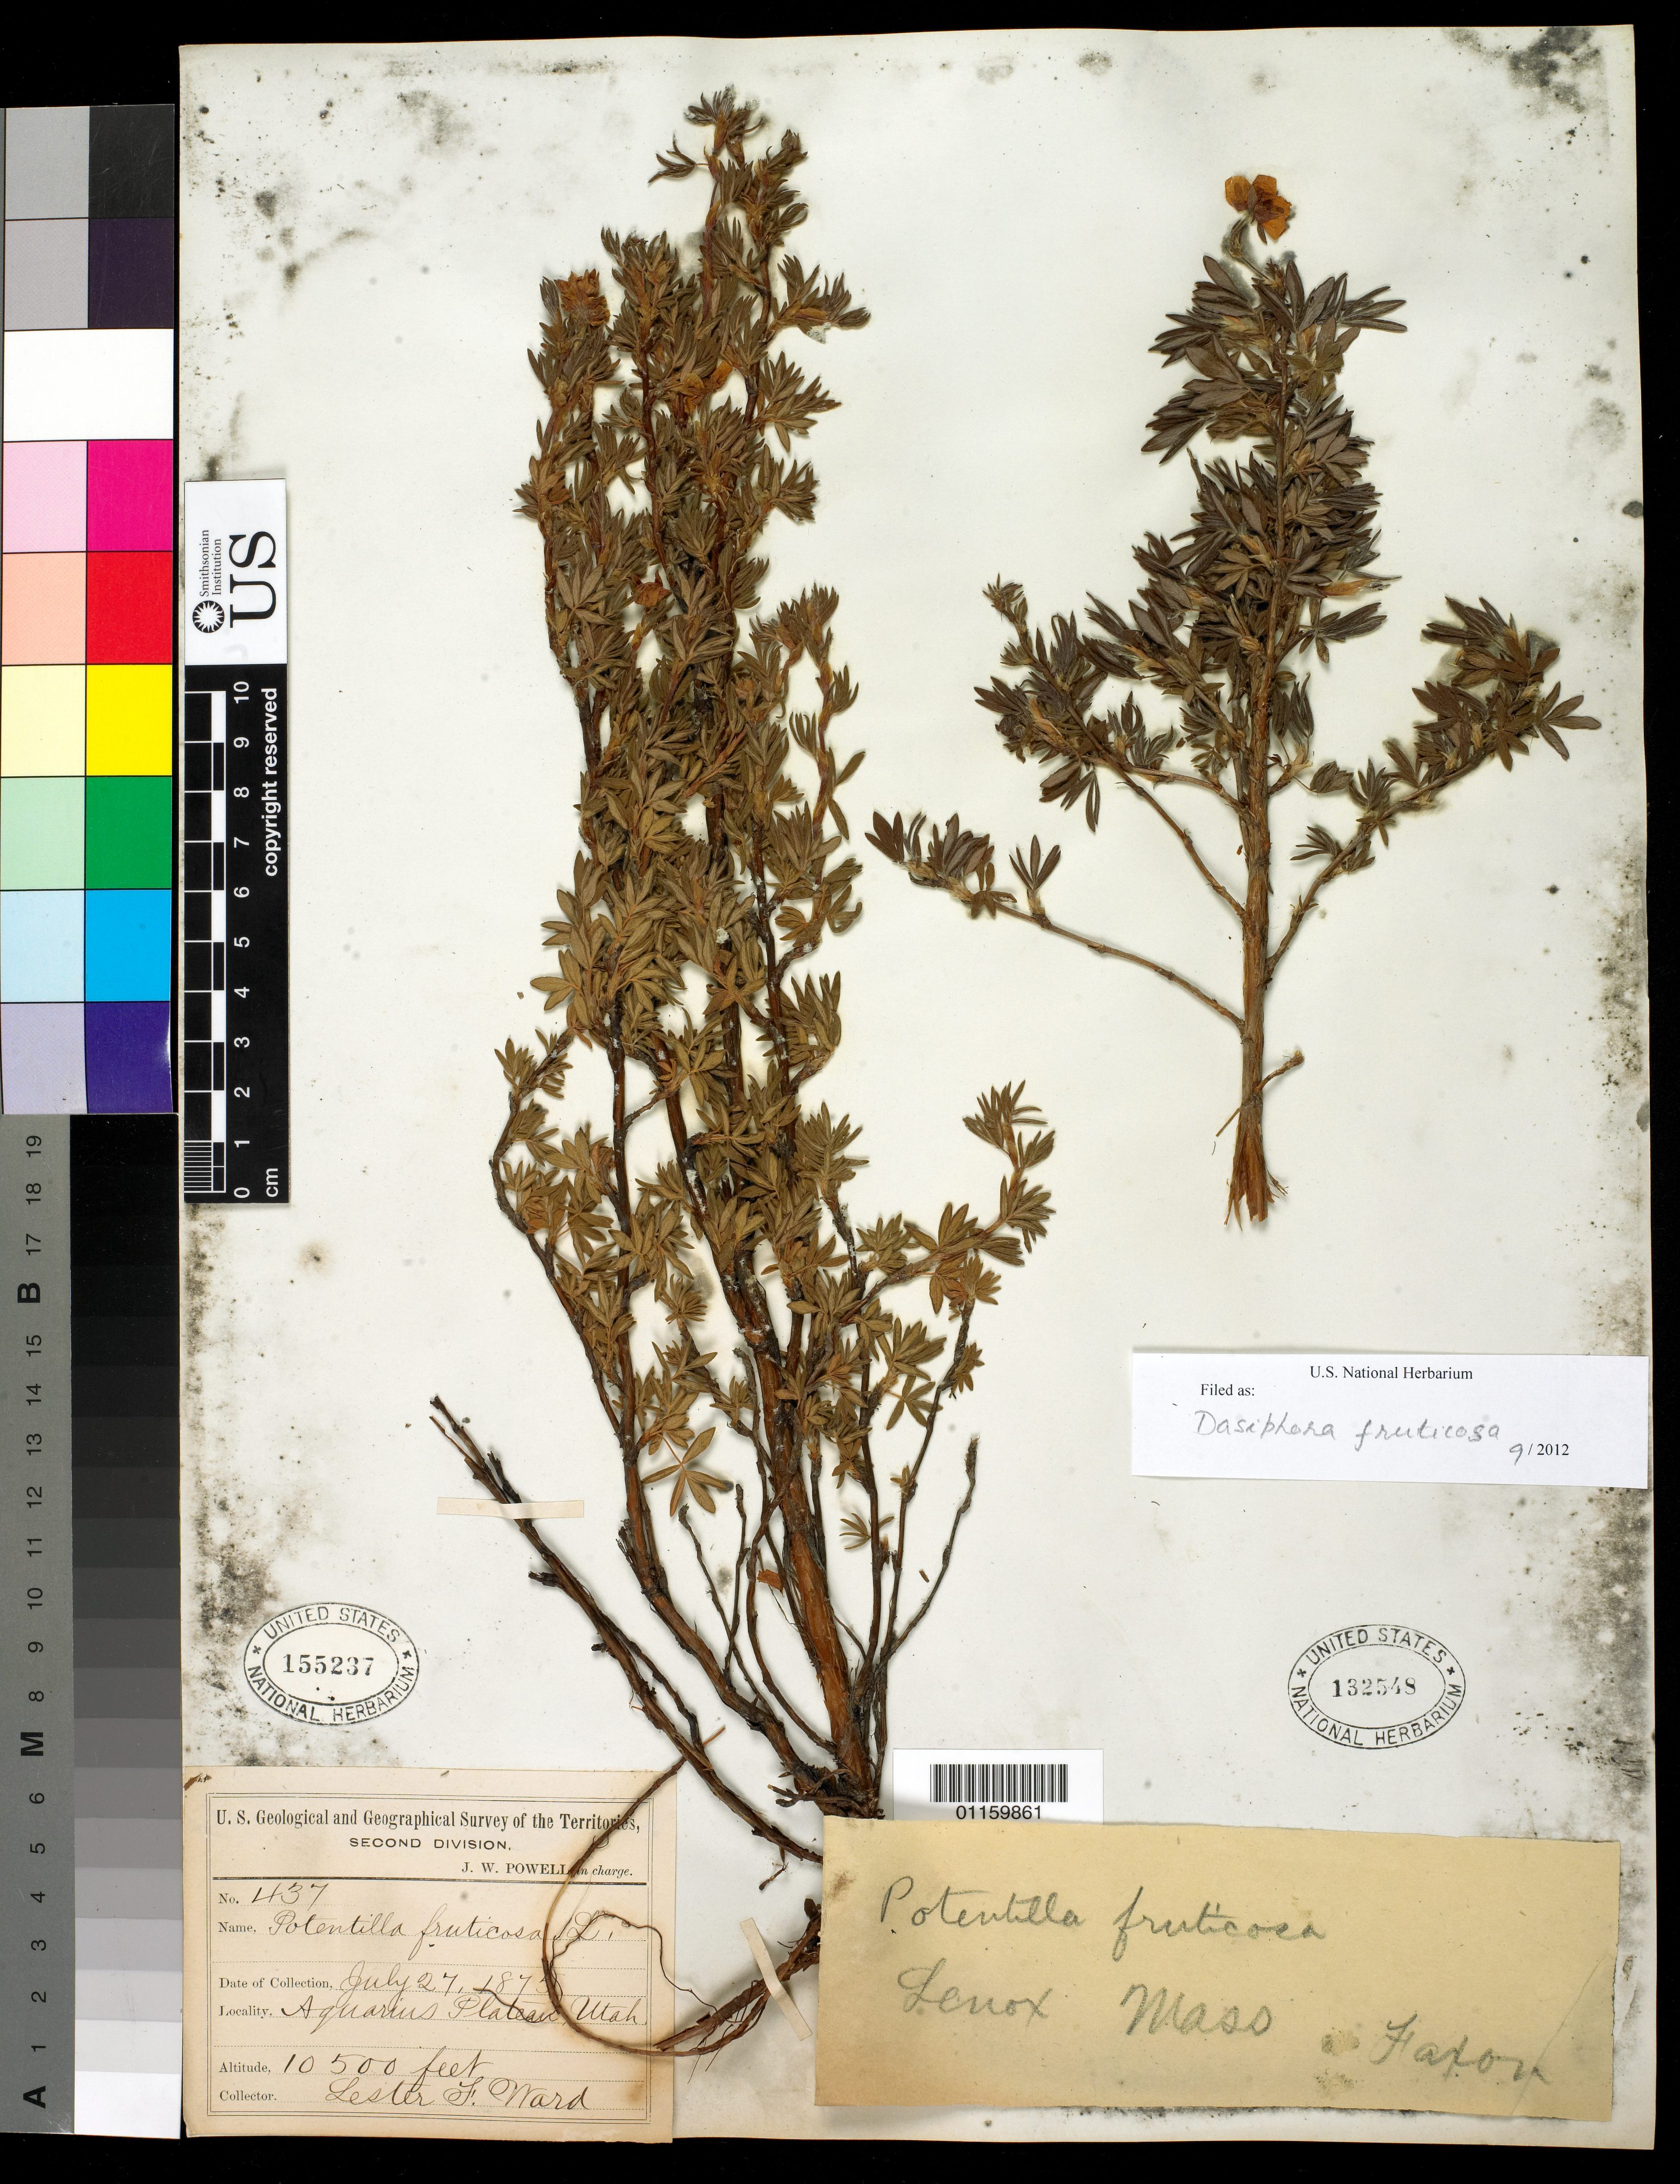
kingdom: Plantae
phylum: Tracheophyta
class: Magnoliopsida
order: Rosales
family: Rosaceae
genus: Dasiphora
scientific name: Dasiphora fruticosa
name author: (L.) Rydb.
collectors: L. F. Ward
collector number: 437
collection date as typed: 27 Jul 1875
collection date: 1875-07-27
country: United States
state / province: Utah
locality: Aquarius Plateau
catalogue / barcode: US 132548